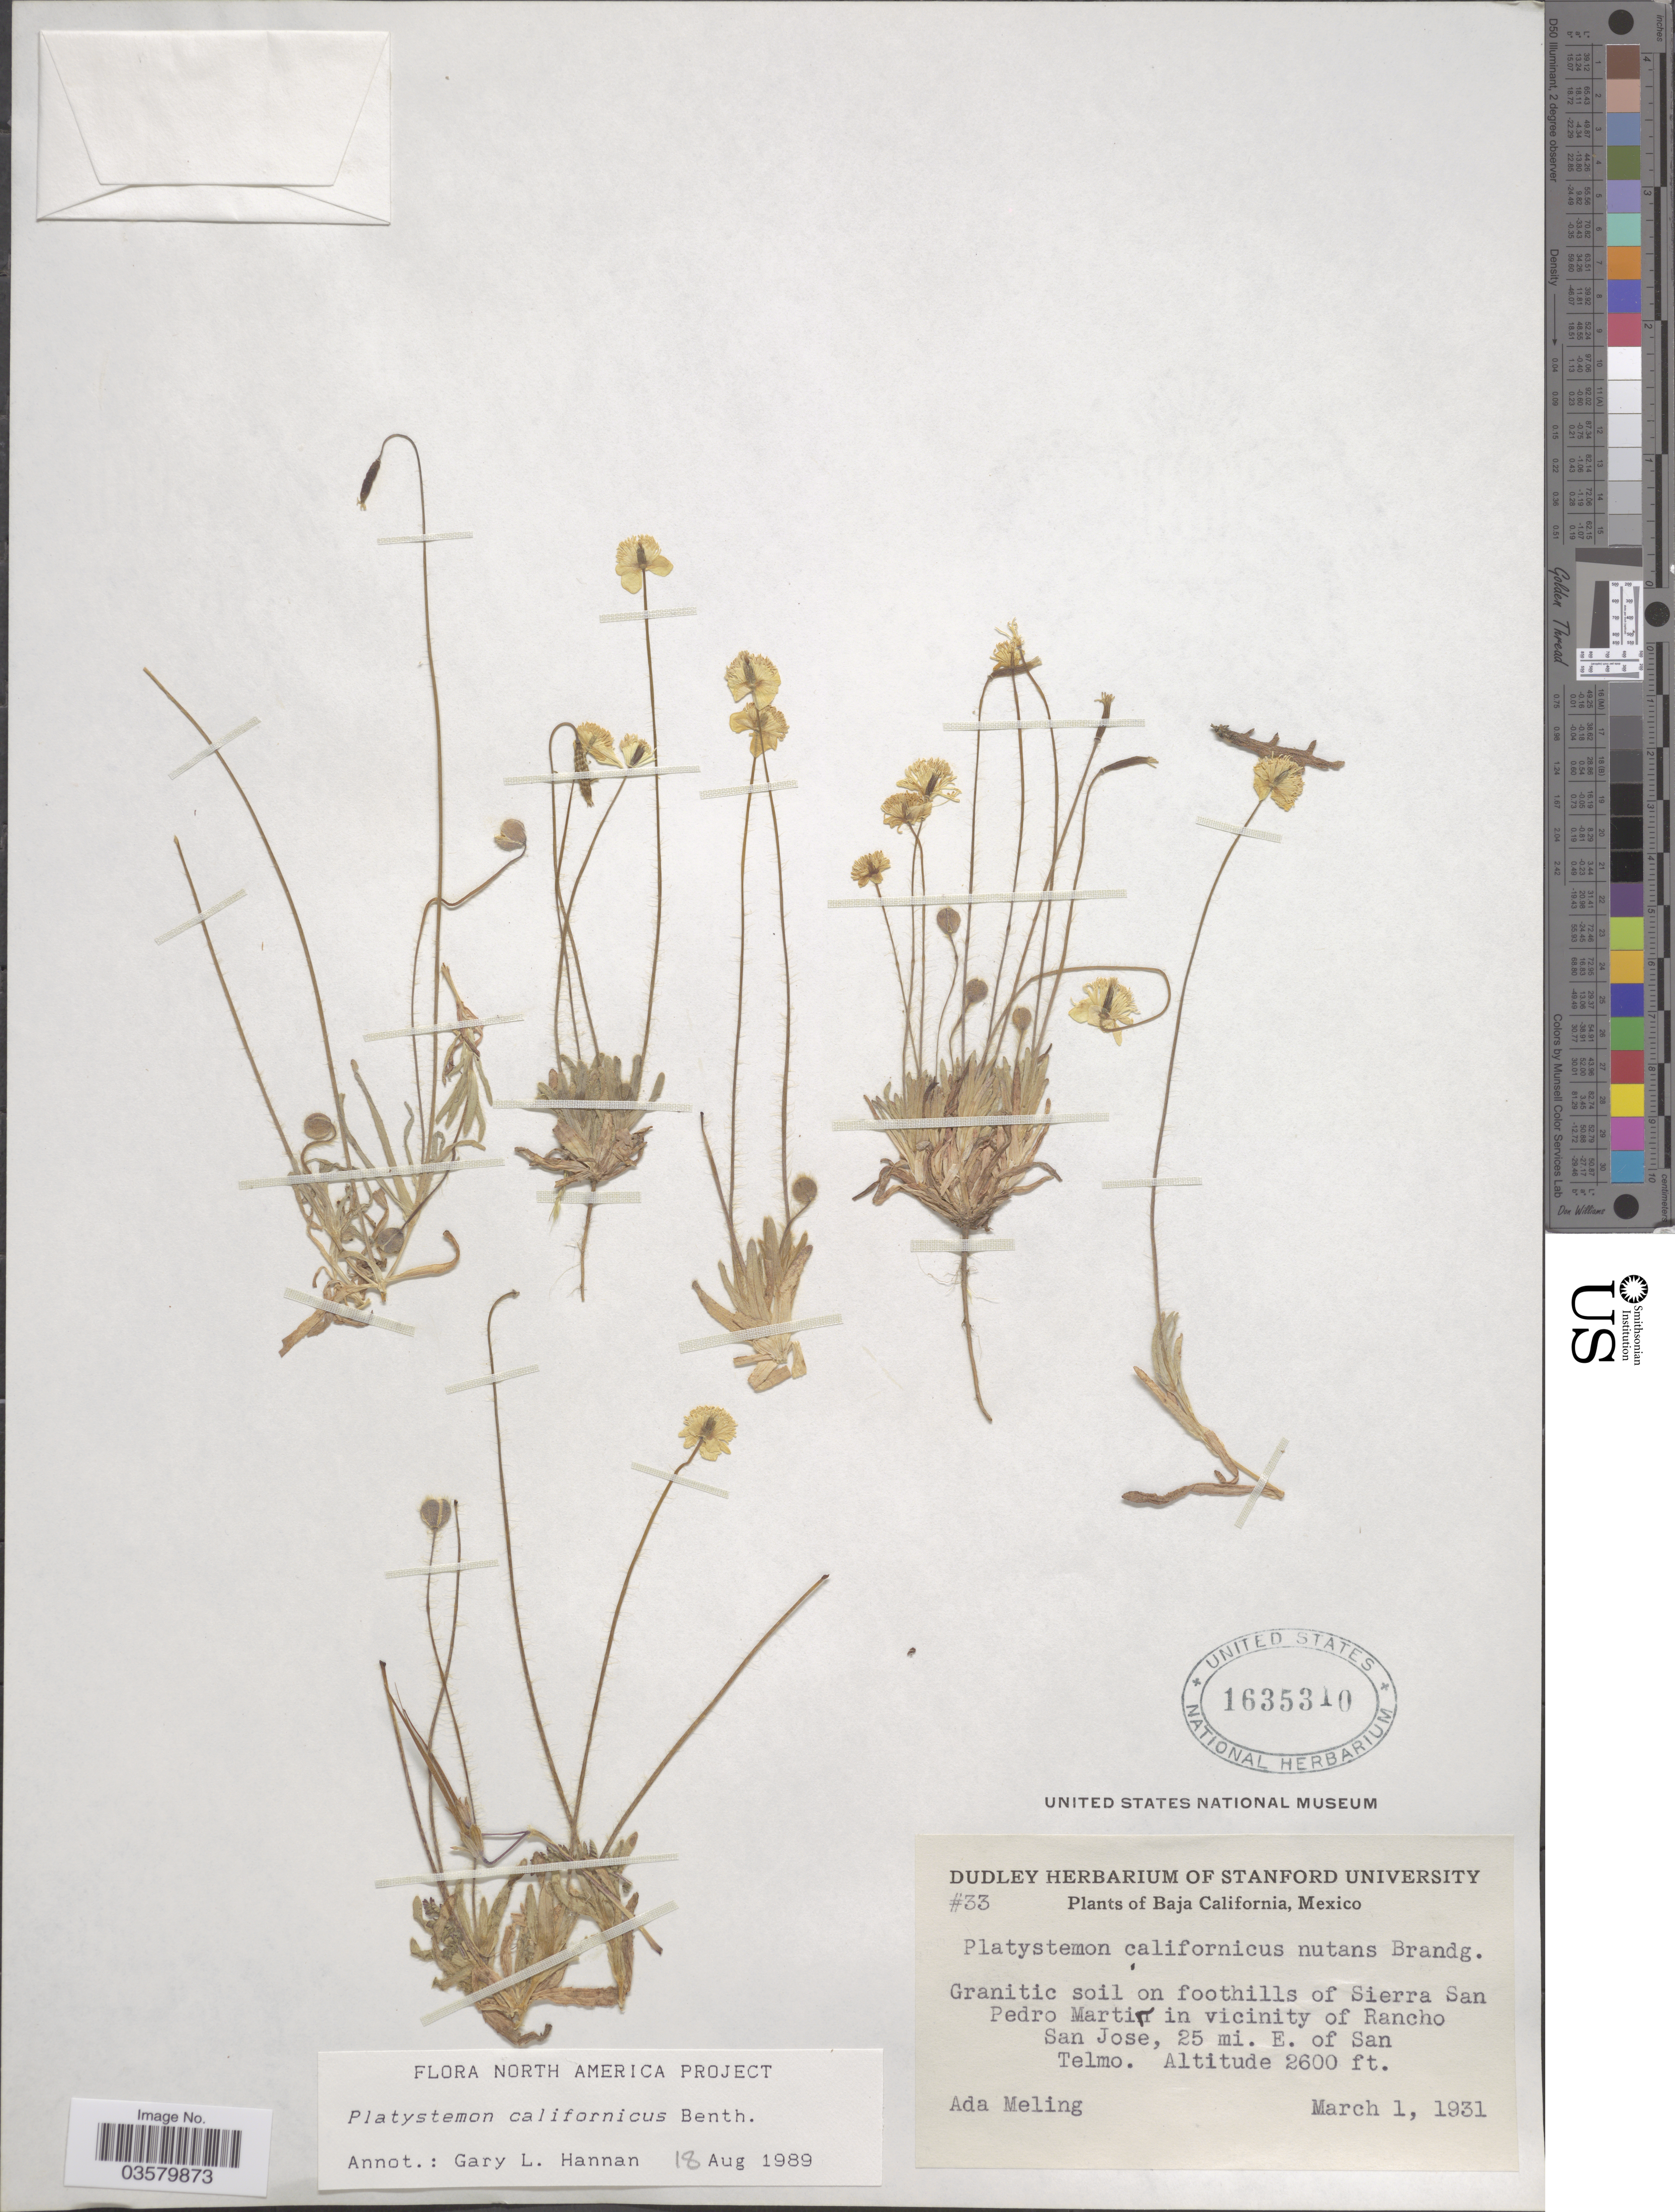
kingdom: Plantae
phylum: Tracheophyta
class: Magnoliopsida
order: Ranunculales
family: Papaveraceae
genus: Platystemon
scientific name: Platystemon californicus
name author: Benth.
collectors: A. Meling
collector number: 33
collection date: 1931-03-01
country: Mexico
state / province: Baja California Norte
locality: Foothills of Sierra San Pedro Martir in vicinity of Rancho San Jose, 25 mi. E. of San Telmo.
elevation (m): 792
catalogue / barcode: US 1635310